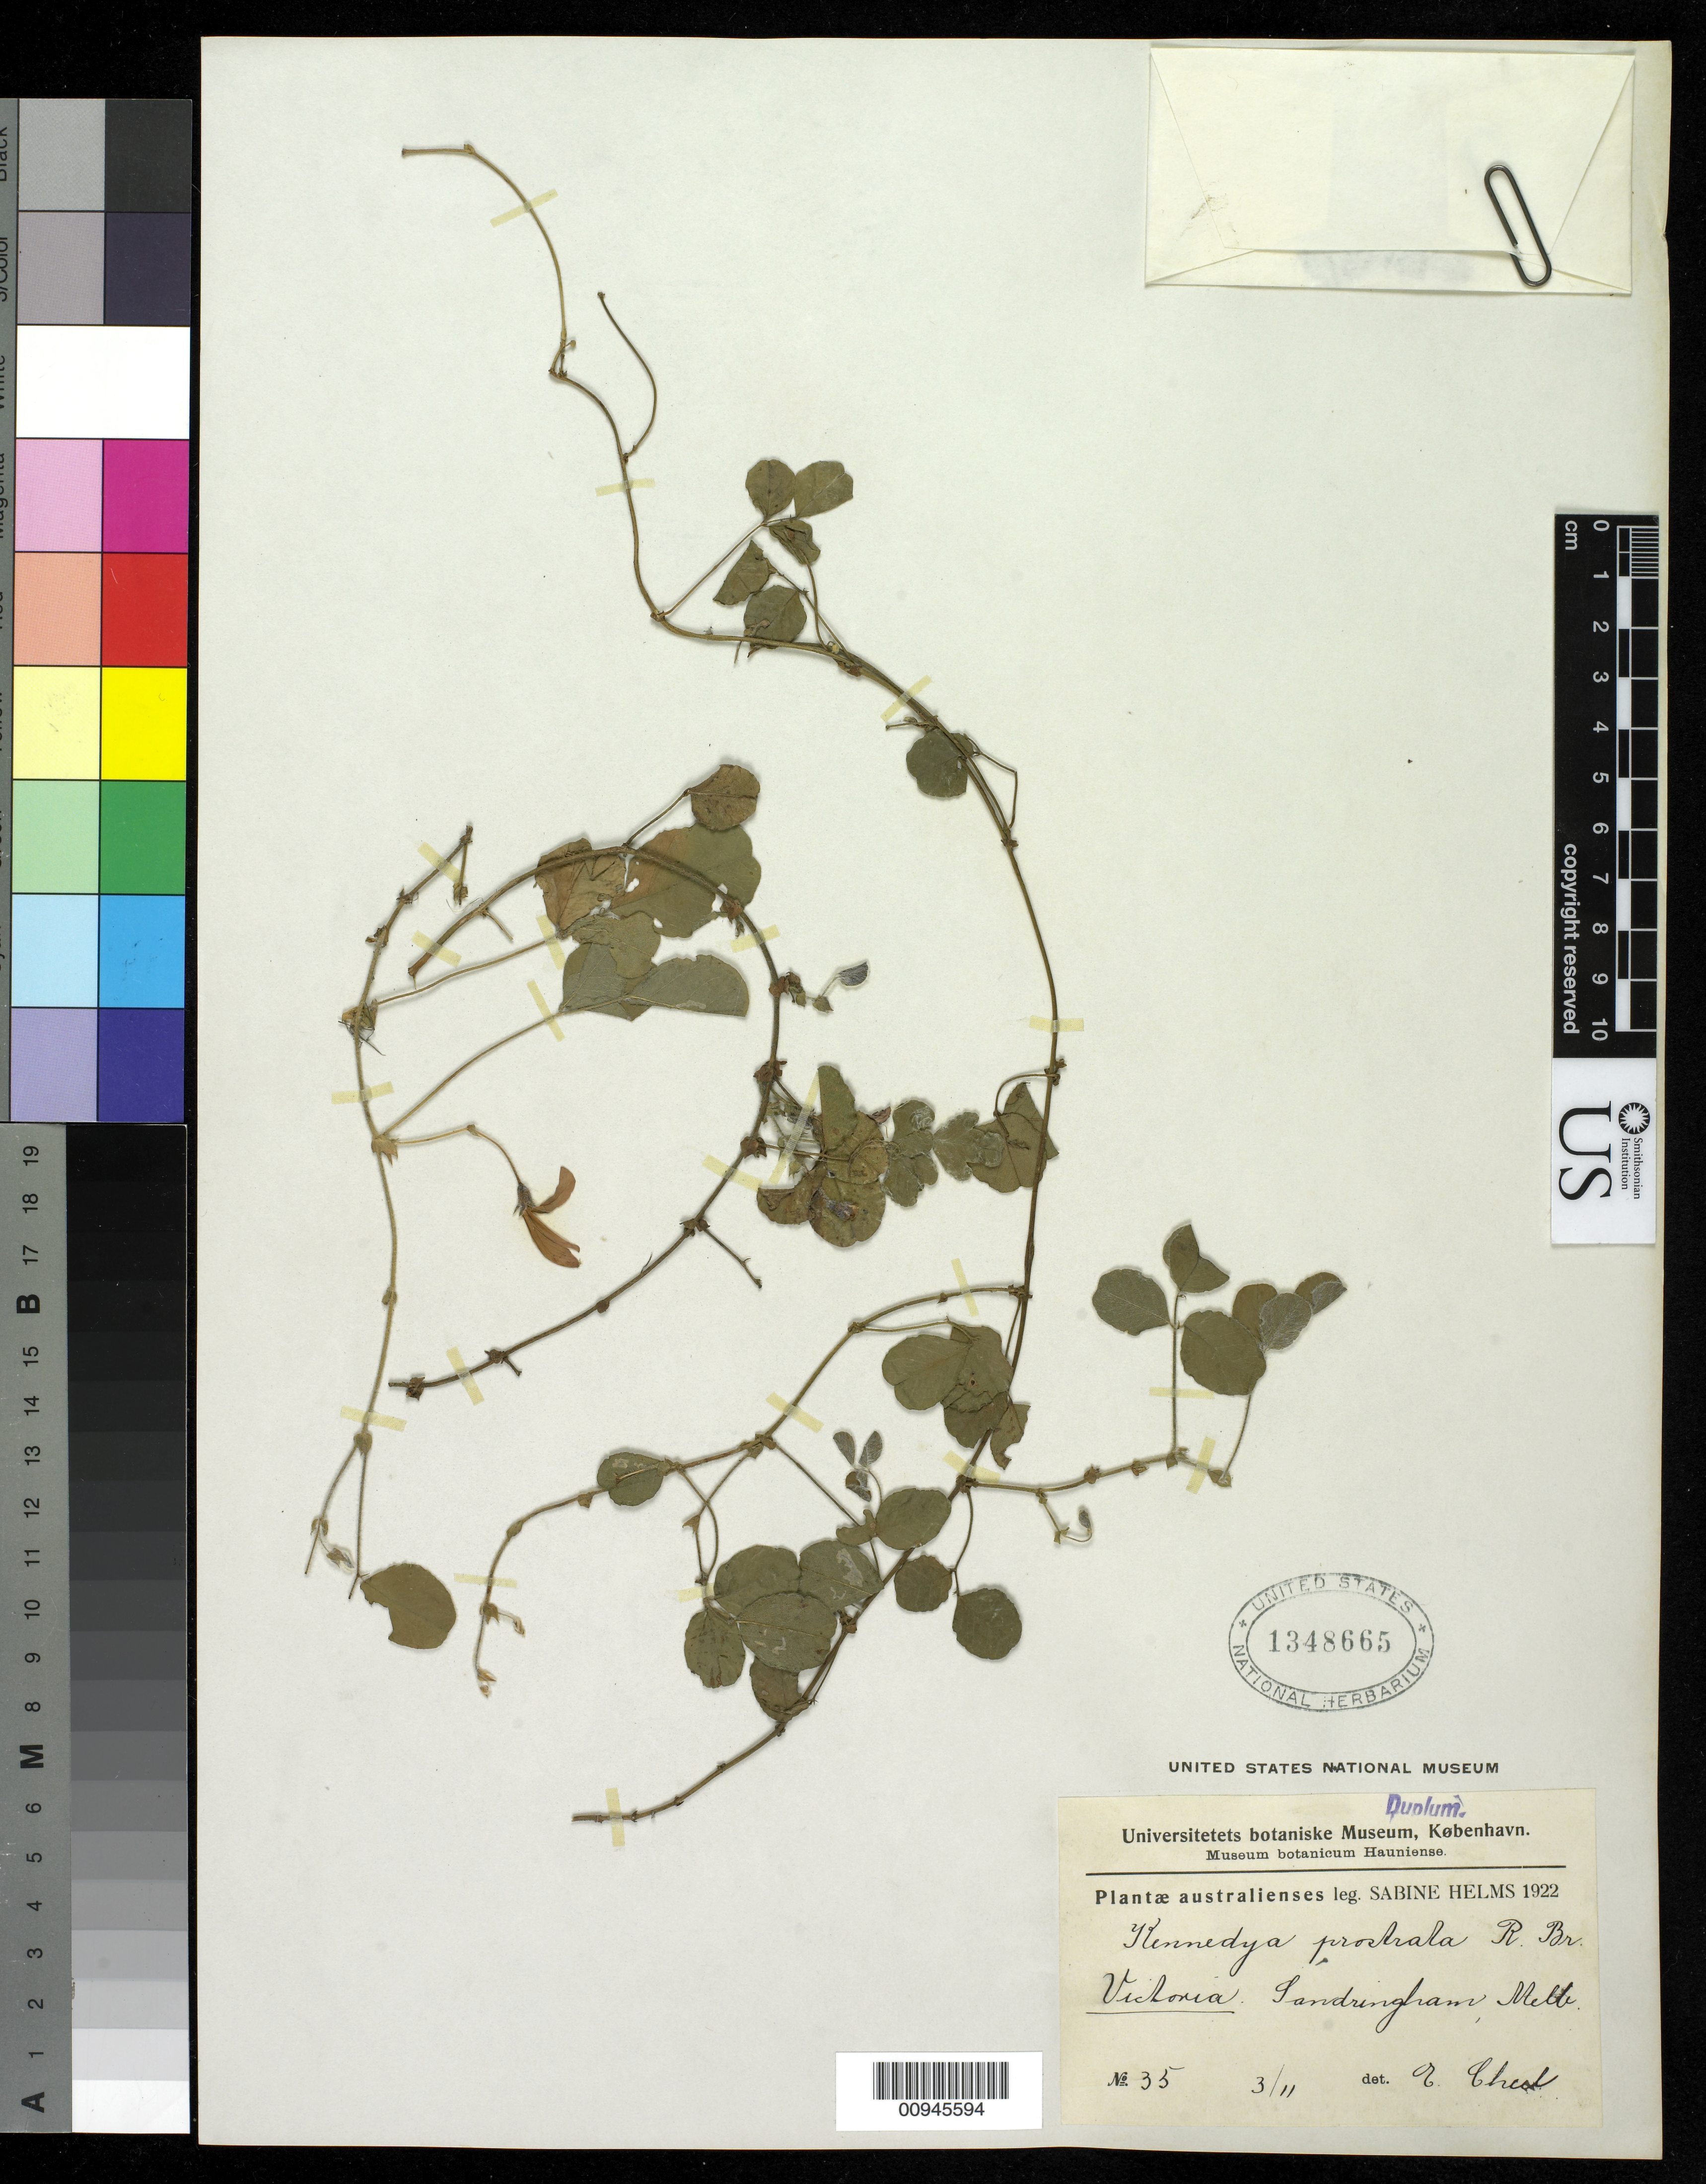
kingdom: Plantae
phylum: Tracheophyta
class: Magnoliopsida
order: Fabales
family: Fabaceae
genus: Kennedia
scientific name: Kennedia prostrata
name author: R. Br.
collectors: S. Helms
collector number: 35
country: Australia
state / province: Victoria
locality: Sandringham, Melb.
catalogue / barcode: US 1348665